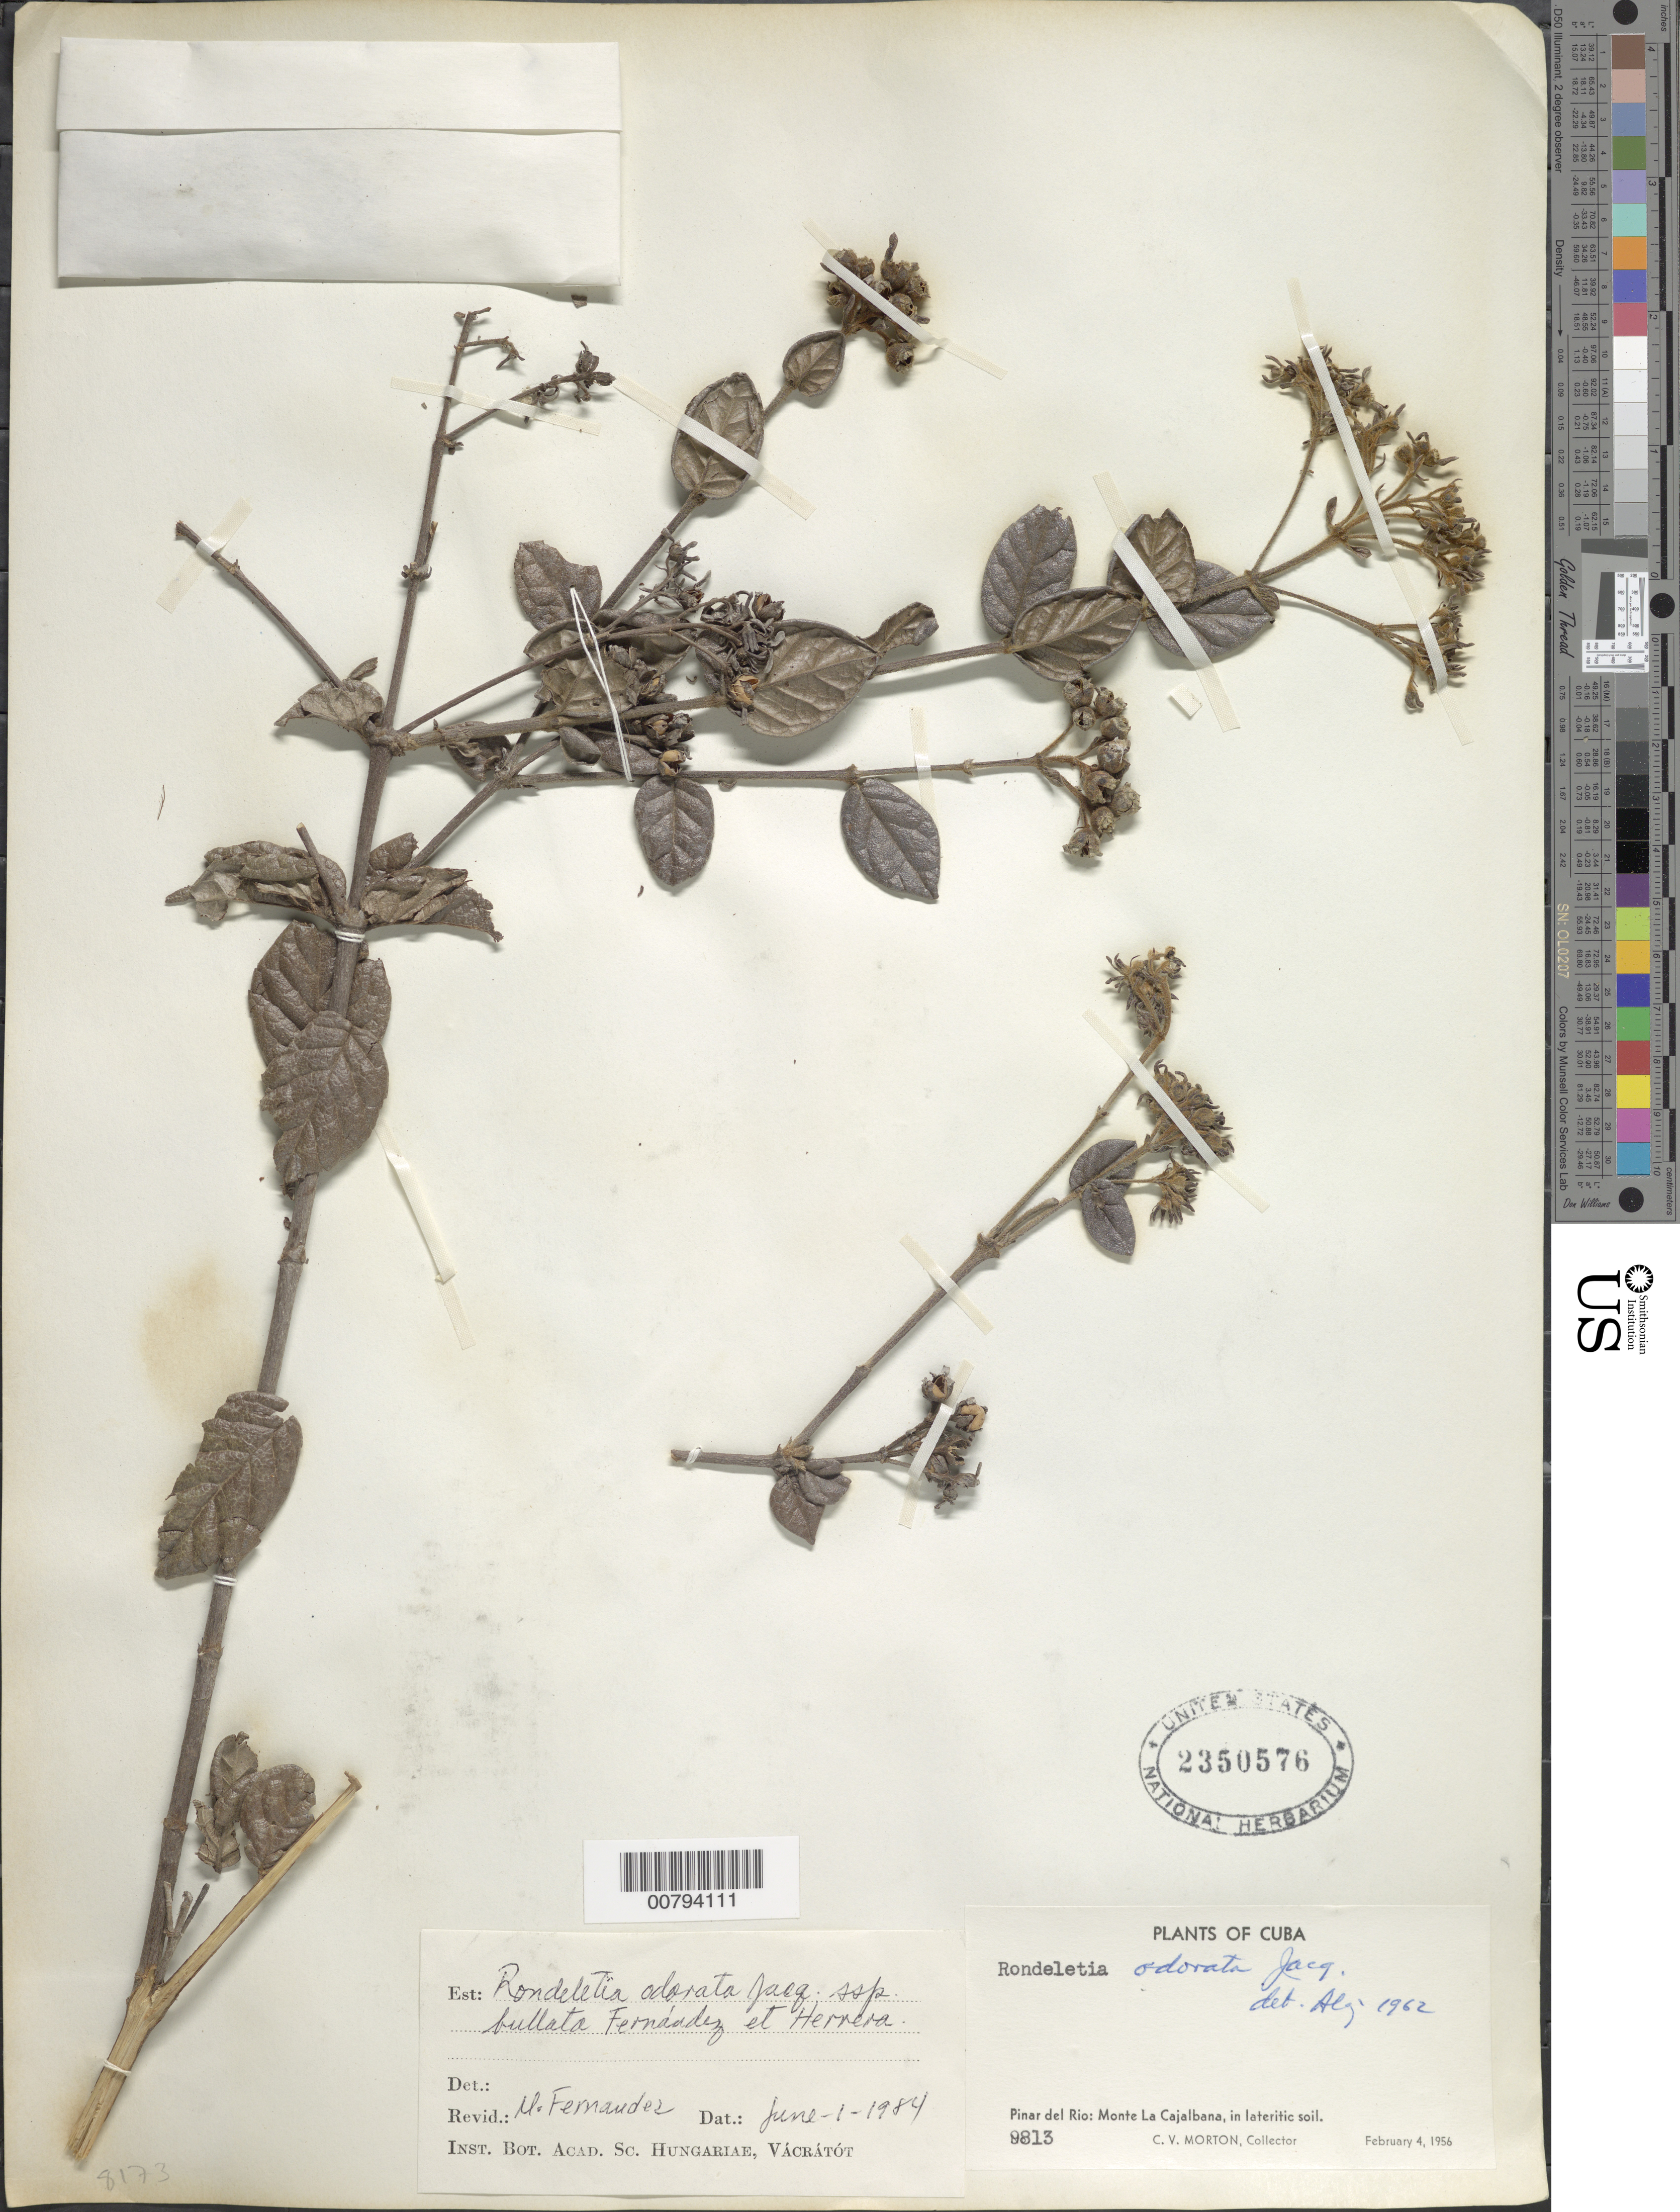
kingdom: Plantae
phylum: Tracheophyta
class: Magnoliopsida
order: Gentianales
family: Rubiaceae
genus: Rondeletia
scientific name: Rondeletia odorata subsp. bullata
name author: Fernández & P. Herrera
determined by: Fernandez, M.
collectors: C. V. Morton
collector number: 9813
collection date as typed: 04 Feb 1956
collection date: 1956-02-04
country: Cuba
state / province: Pinar del Río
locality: Monte La Cajalbana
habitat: In lateritic soil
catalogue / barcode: US 2350576